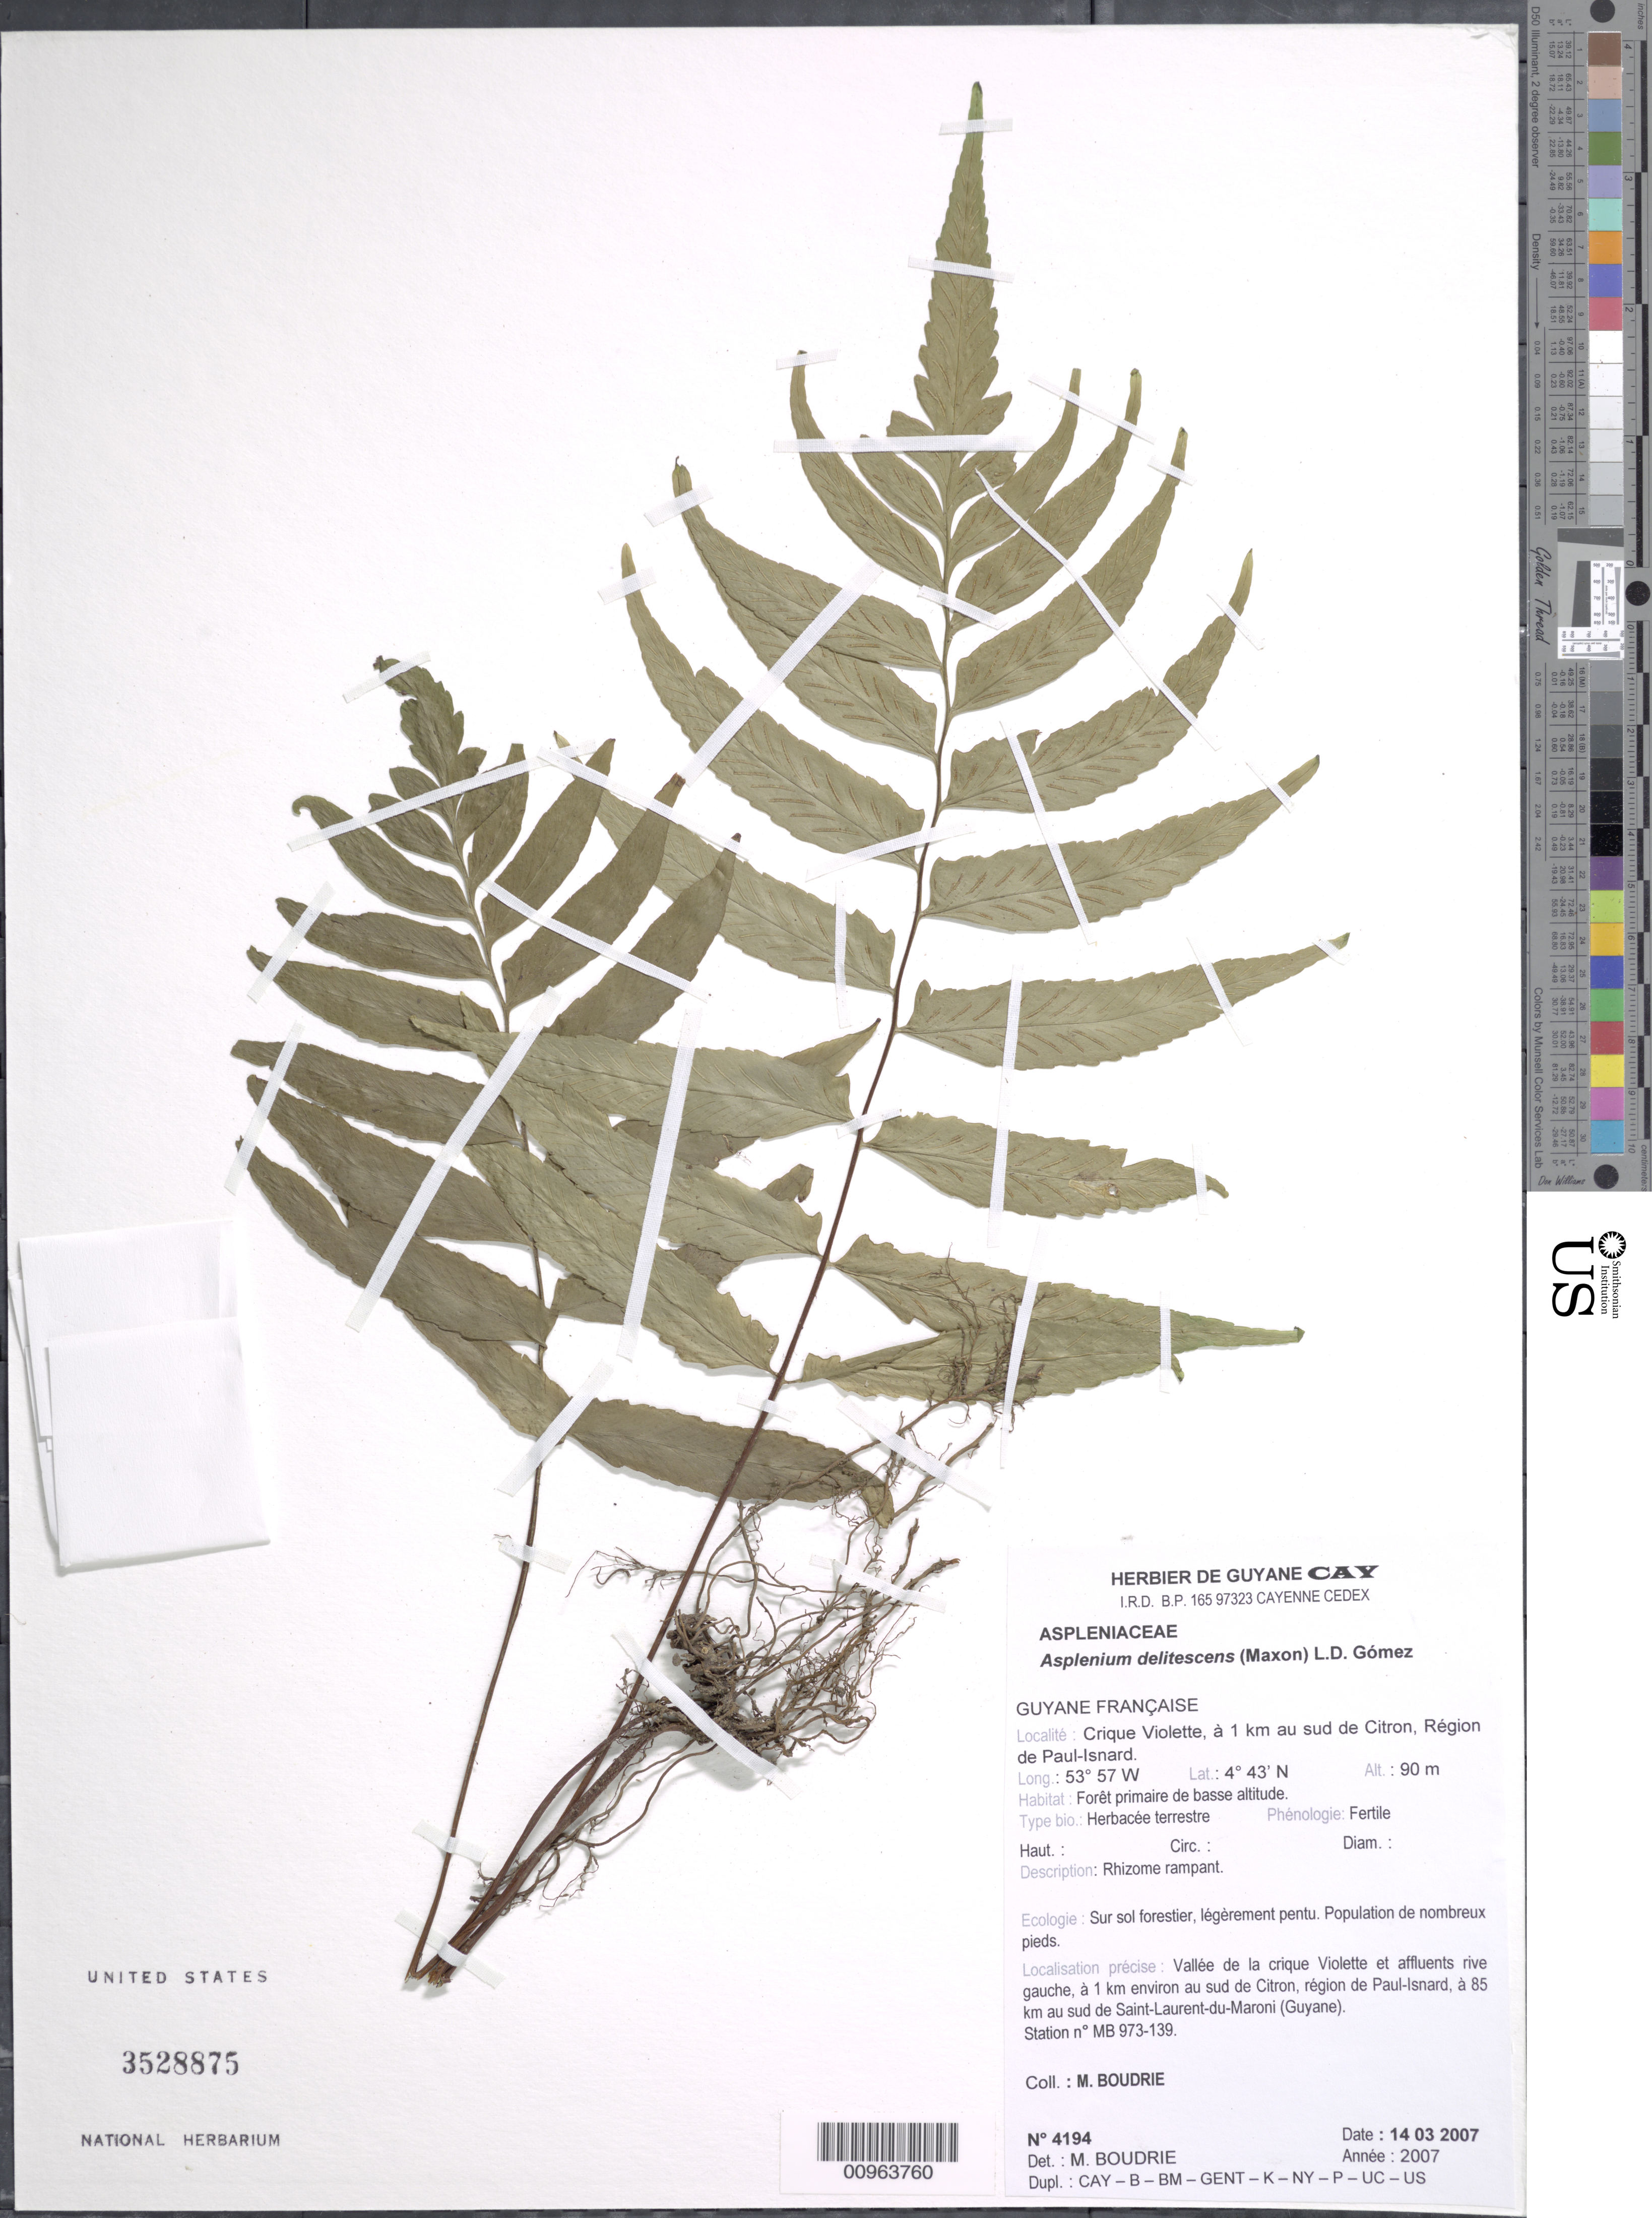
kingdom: Plantae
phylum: Tracheophyta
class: Polypodiopsida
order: Polypodiales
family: Aspleniaceae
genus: Asplenium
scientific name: Asplenium delitescens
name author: (Maxon) L.D. Gómez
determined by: Boudrie, M.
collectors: M. Boudrie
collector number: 4194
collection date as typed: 14-Mar-07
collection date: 2007-03-14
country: French Guiana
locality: Crique Violette, a 1km au sud de Citron, Region de Paul-Isnard. Valle de la cruqe et affluents rive gauche, a 1km enviorn au sud de Citron, a 85km au sud de Saint-Laurent-du-Maroni (Guyane). Station nº973-139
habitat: Foret primaire de basse altitude. Sur sol forestiere, legerement pentu. Population de nombreux pieds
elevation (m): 90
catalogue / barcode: US 3528875